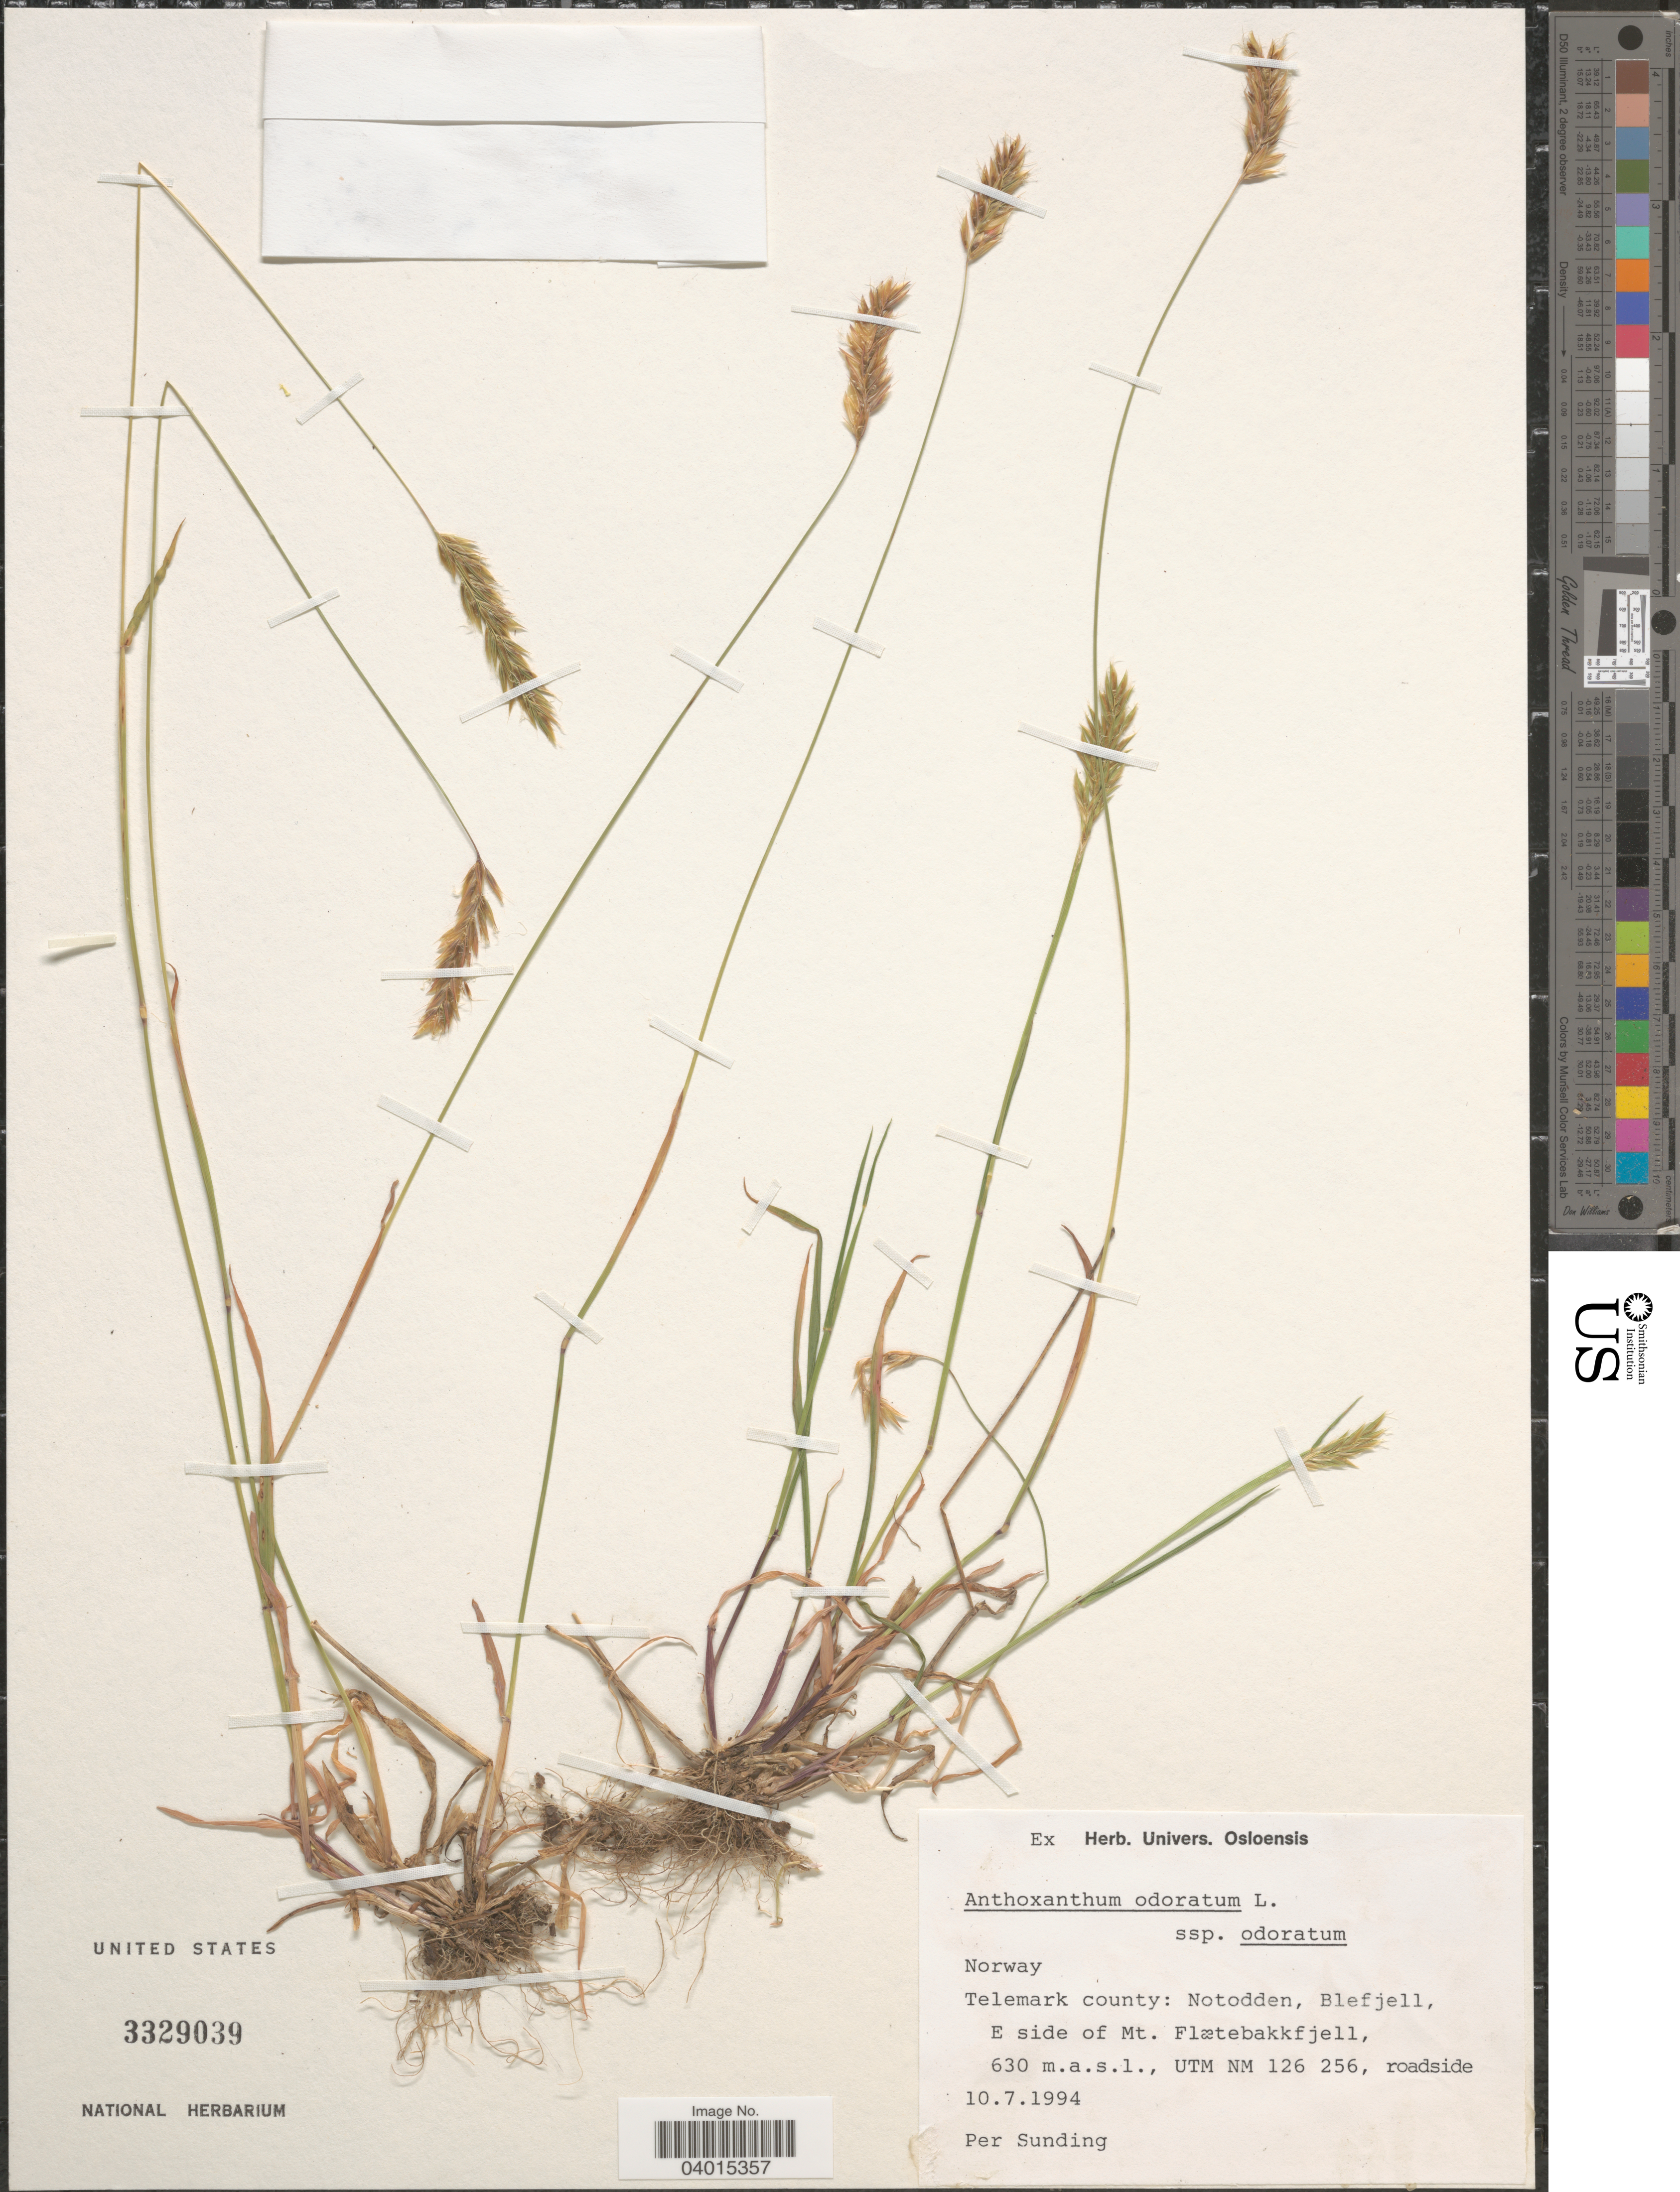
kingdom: Plantae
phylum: Tracheophyta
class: Liliopsida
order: Poales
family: Poaceae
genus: Anthoxanthum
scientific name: Anthoxanthum odoratum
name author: L.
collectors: P. O. Sunding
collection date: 1994-07-10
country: Norway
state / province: Telemark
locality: Telemark county: Notodden, Blefjell, E side of Mt. Flætebakkfjell, UTM NM 126 256, roadside.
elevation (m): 630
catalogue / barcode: US 3329039